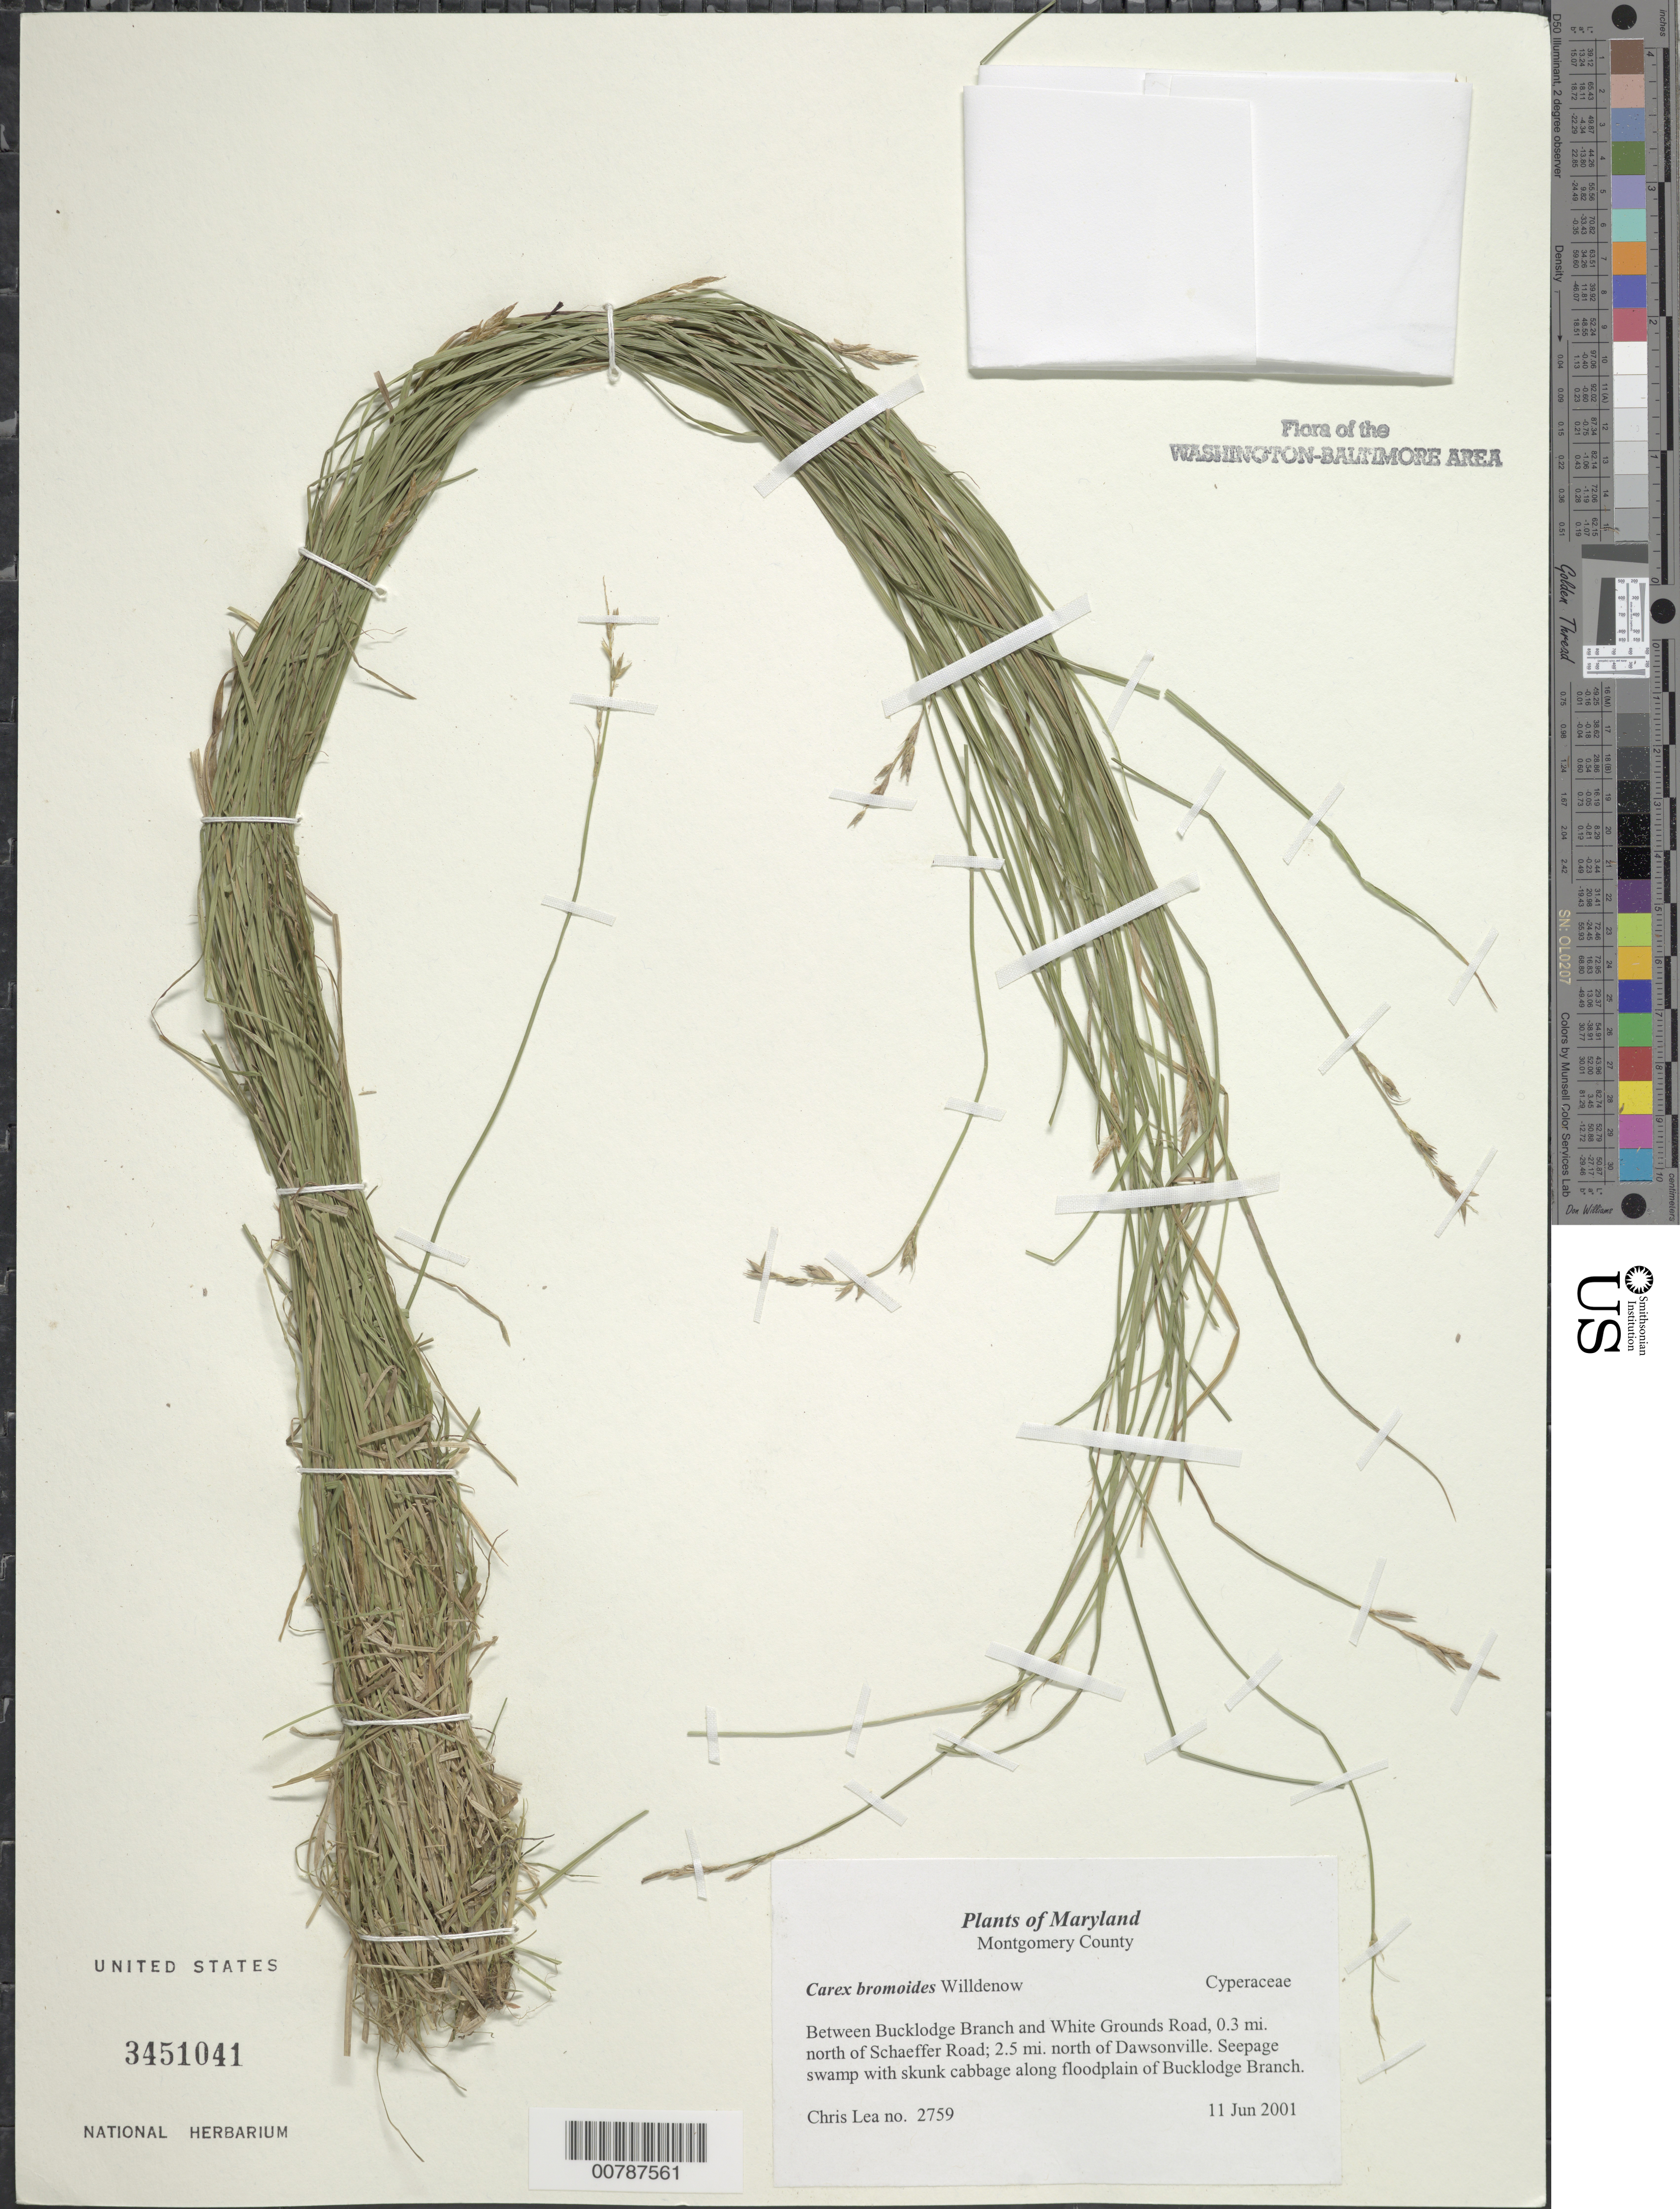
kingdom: Plantae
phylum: Tracheophyta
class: Liliopsida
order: Poales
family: Cyperaceae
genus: Carex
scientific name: Carex bromoides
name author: Willd.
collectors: C. Lea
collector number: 2759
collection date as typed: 11 Jun 2001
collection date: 2001-06-11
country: United States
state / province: Maryland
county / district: Montgomery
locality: Between Bucklodge Branch and White Grounds Road, 0.3 mi. north of Schaeffer Road; 2.5 mi. north of Dawsonville.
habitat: Seepage swamp with skunk cabbage along floodplain of Bucklodge Branch.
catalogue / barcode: US 3451041